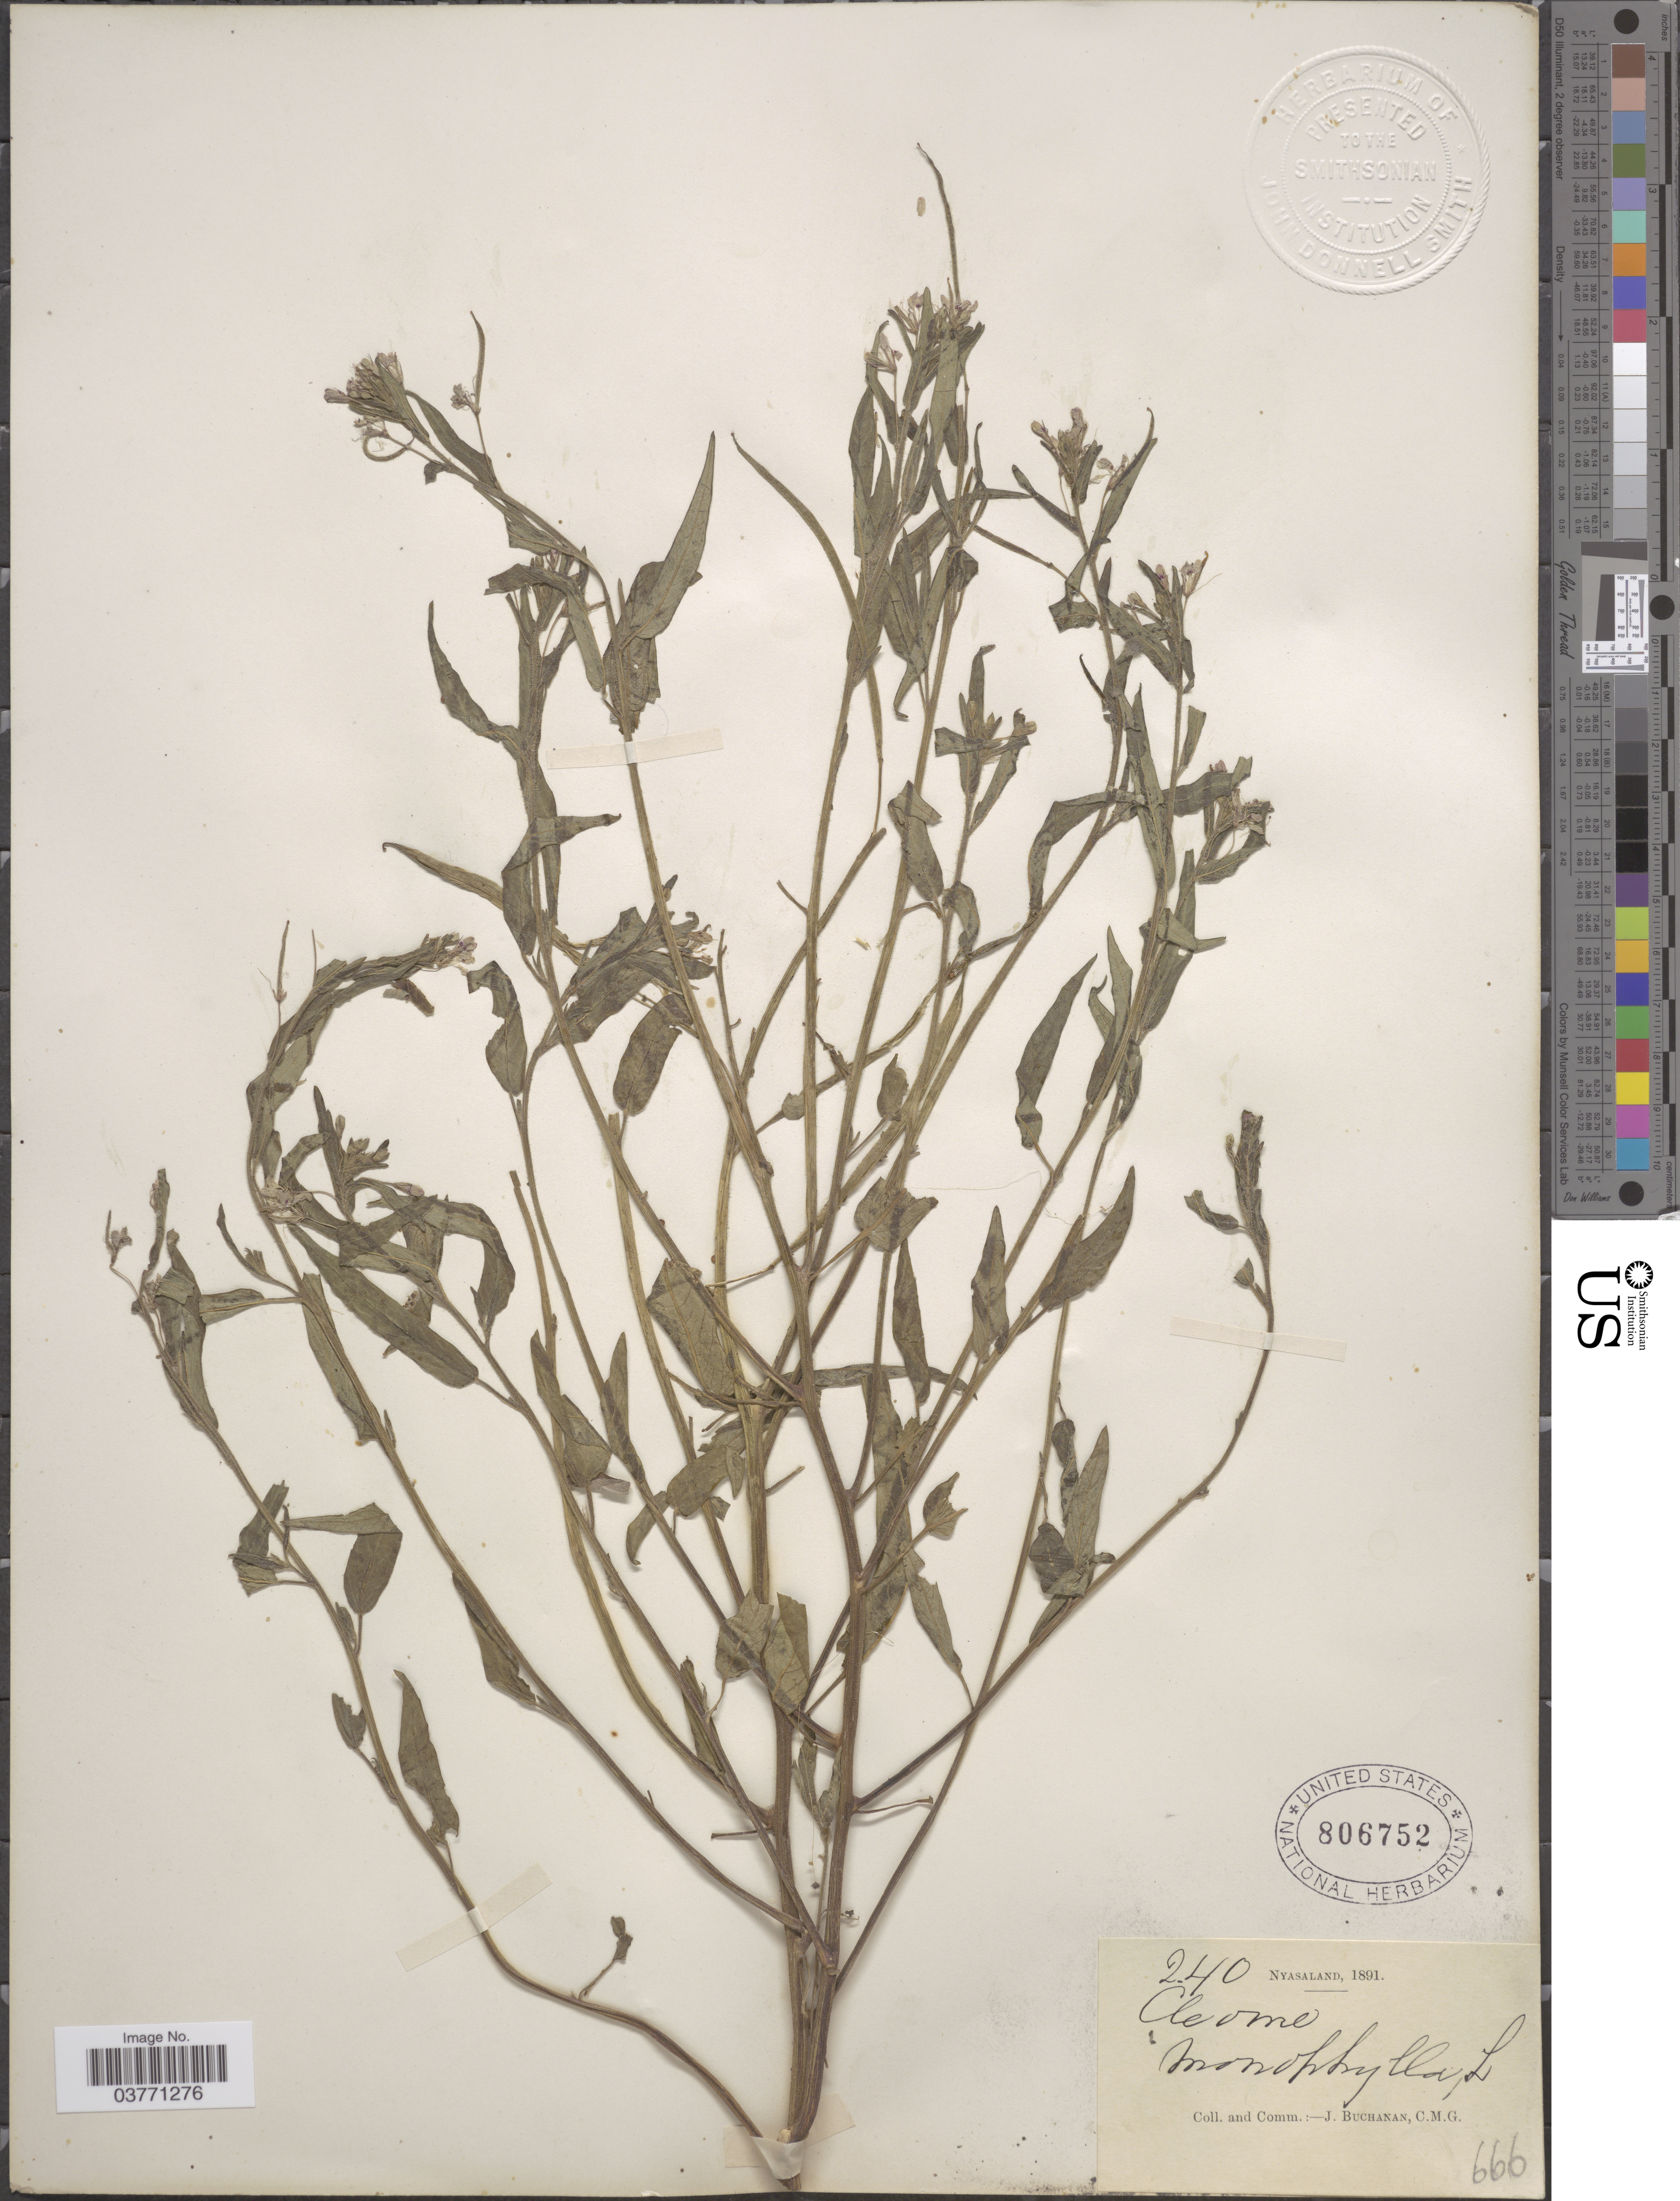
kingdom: Plantae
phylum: Tracheophyta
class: Magnoliopsida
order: Brassicales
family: Cleomaceae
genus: Sieruela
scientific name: Sieruela monophylla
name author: (L.) Roalson & J.C. Hall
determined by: Strong, M. T., (US), Smithsonian Institution - National Museum of Natural History (UNITED STATES)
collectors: J. Buchanan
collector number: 240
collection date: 1891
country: Malawi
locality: Nyasaland.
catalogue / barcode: US 806752